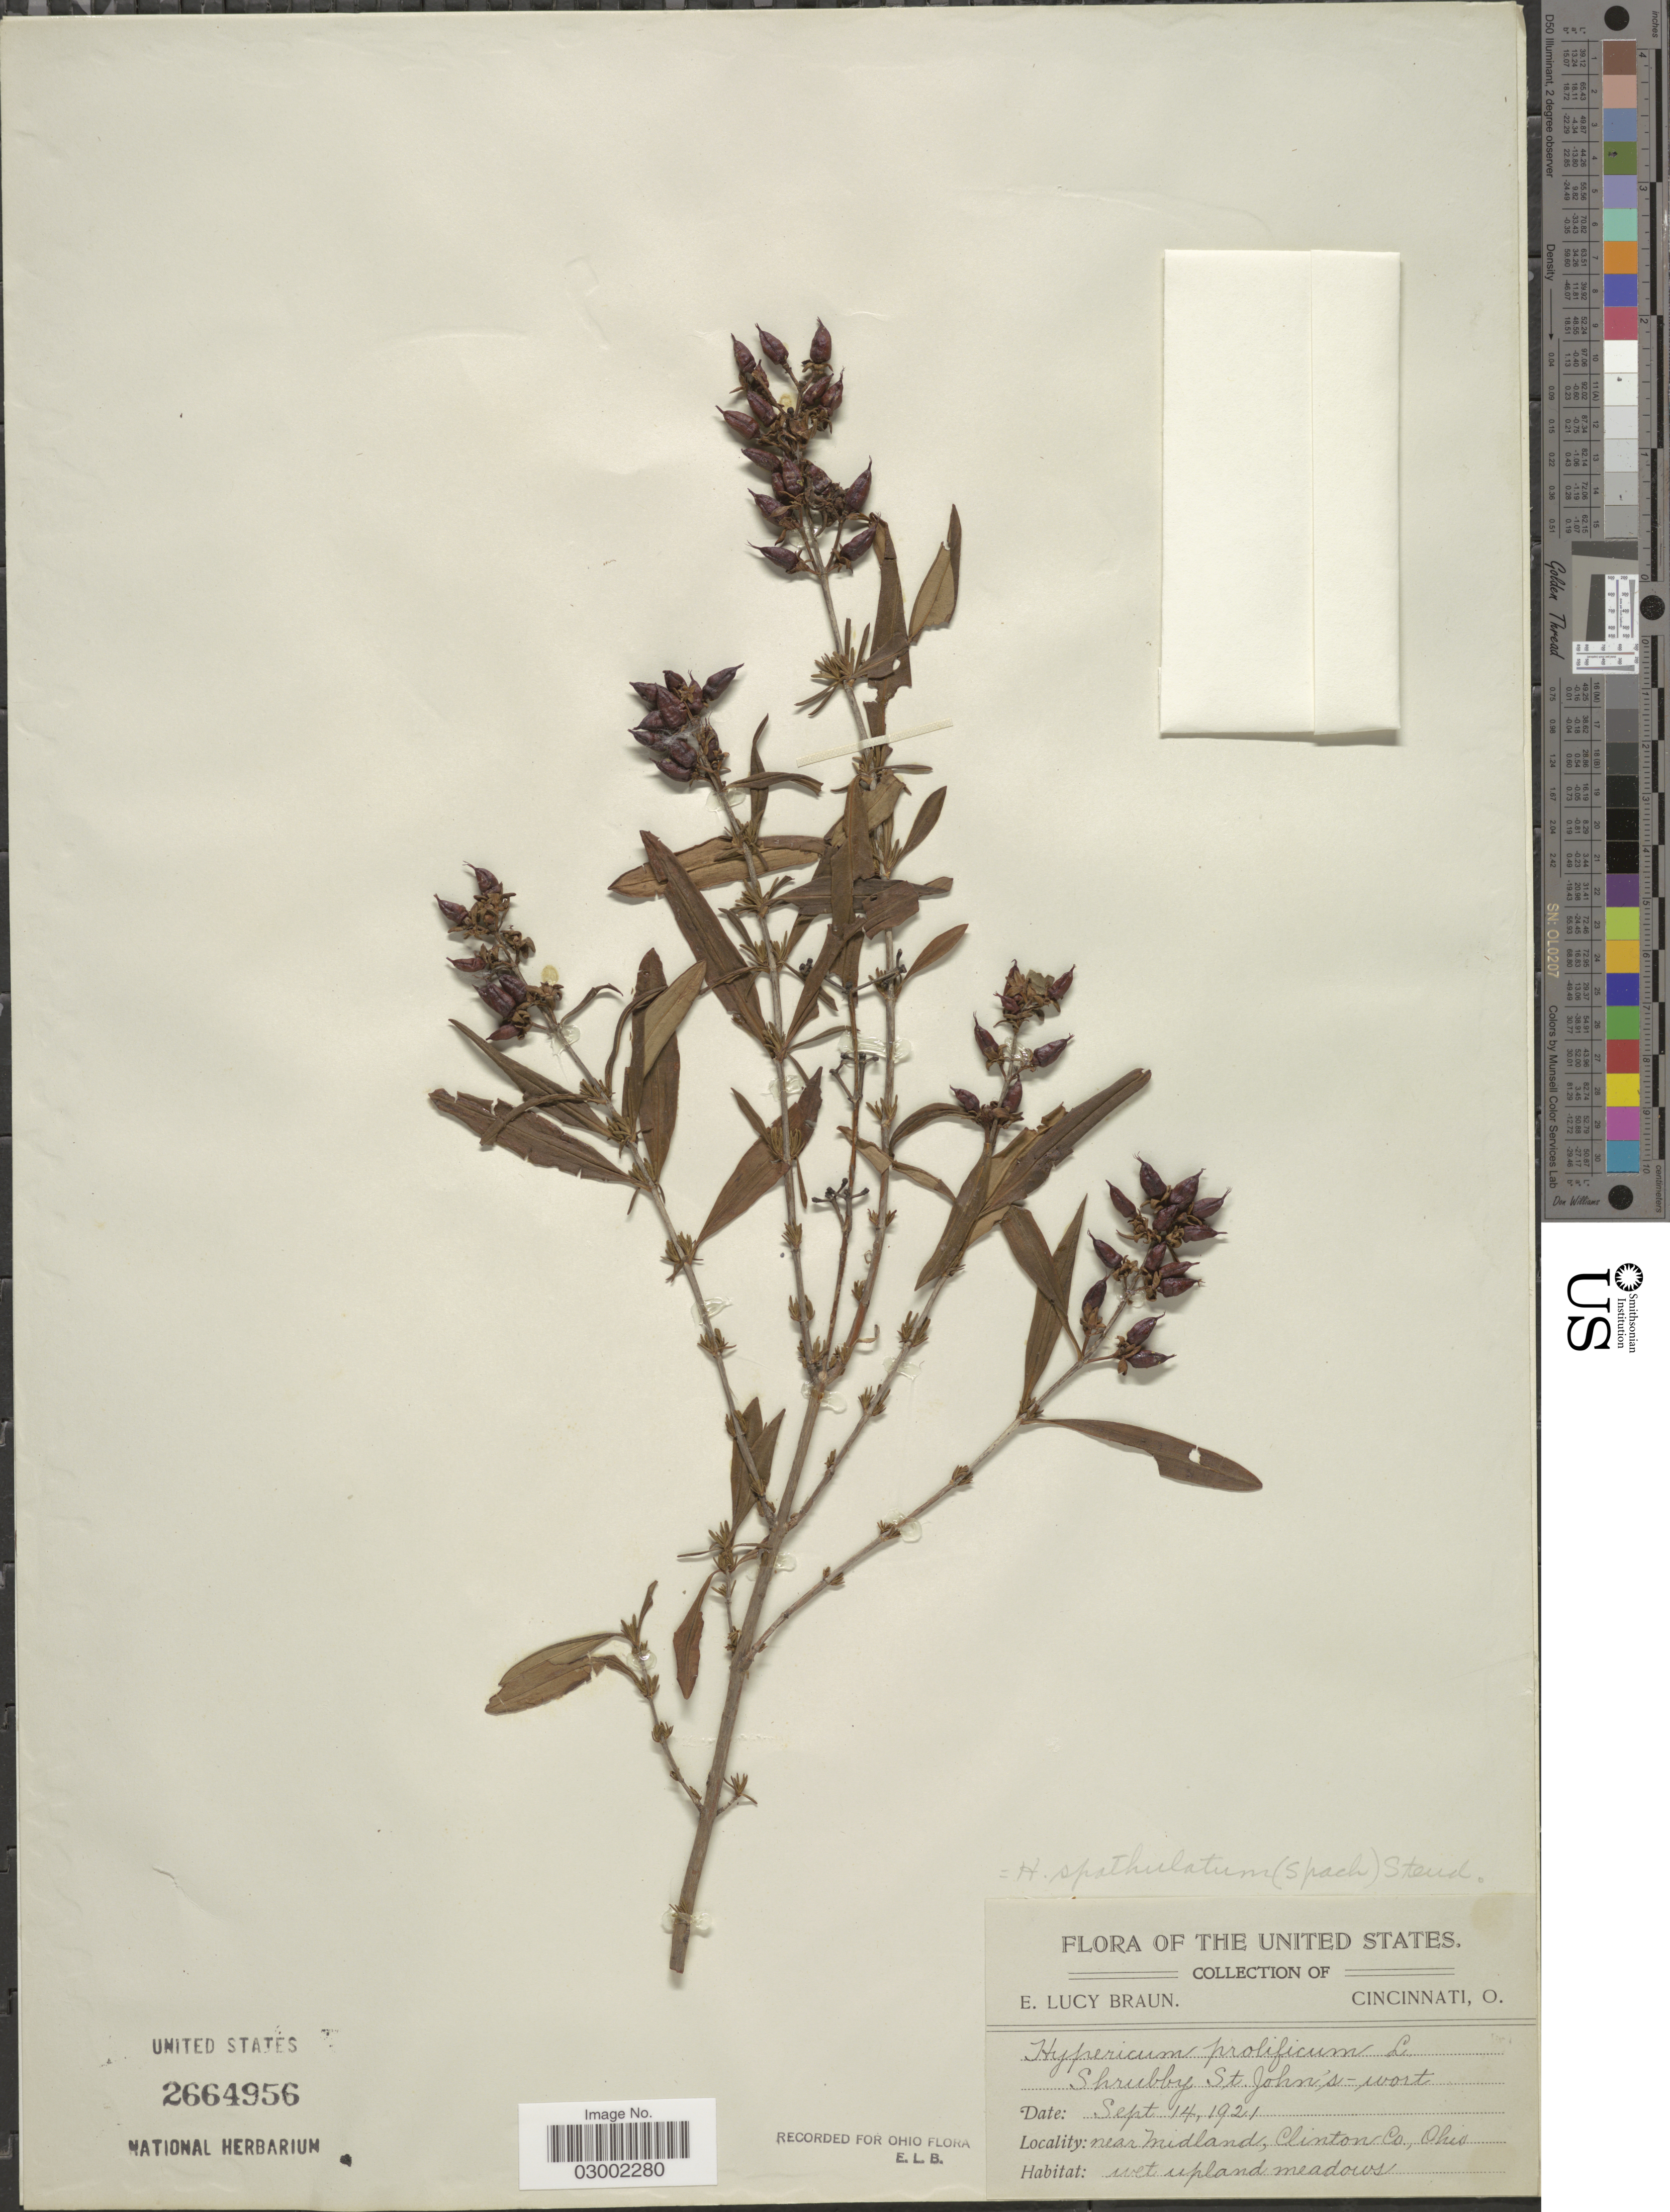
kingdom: Plantae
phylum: Tracheophyta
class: Magnoliopsida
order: Malpighiales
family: Hypericaceae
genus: Hypericum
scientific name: Hypericum prolificum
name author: L.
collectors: E. L. Braun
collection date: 1921-09-14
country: United States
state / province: Ohio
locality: Near Midland, Clinton Co.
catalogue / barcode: US 2664956